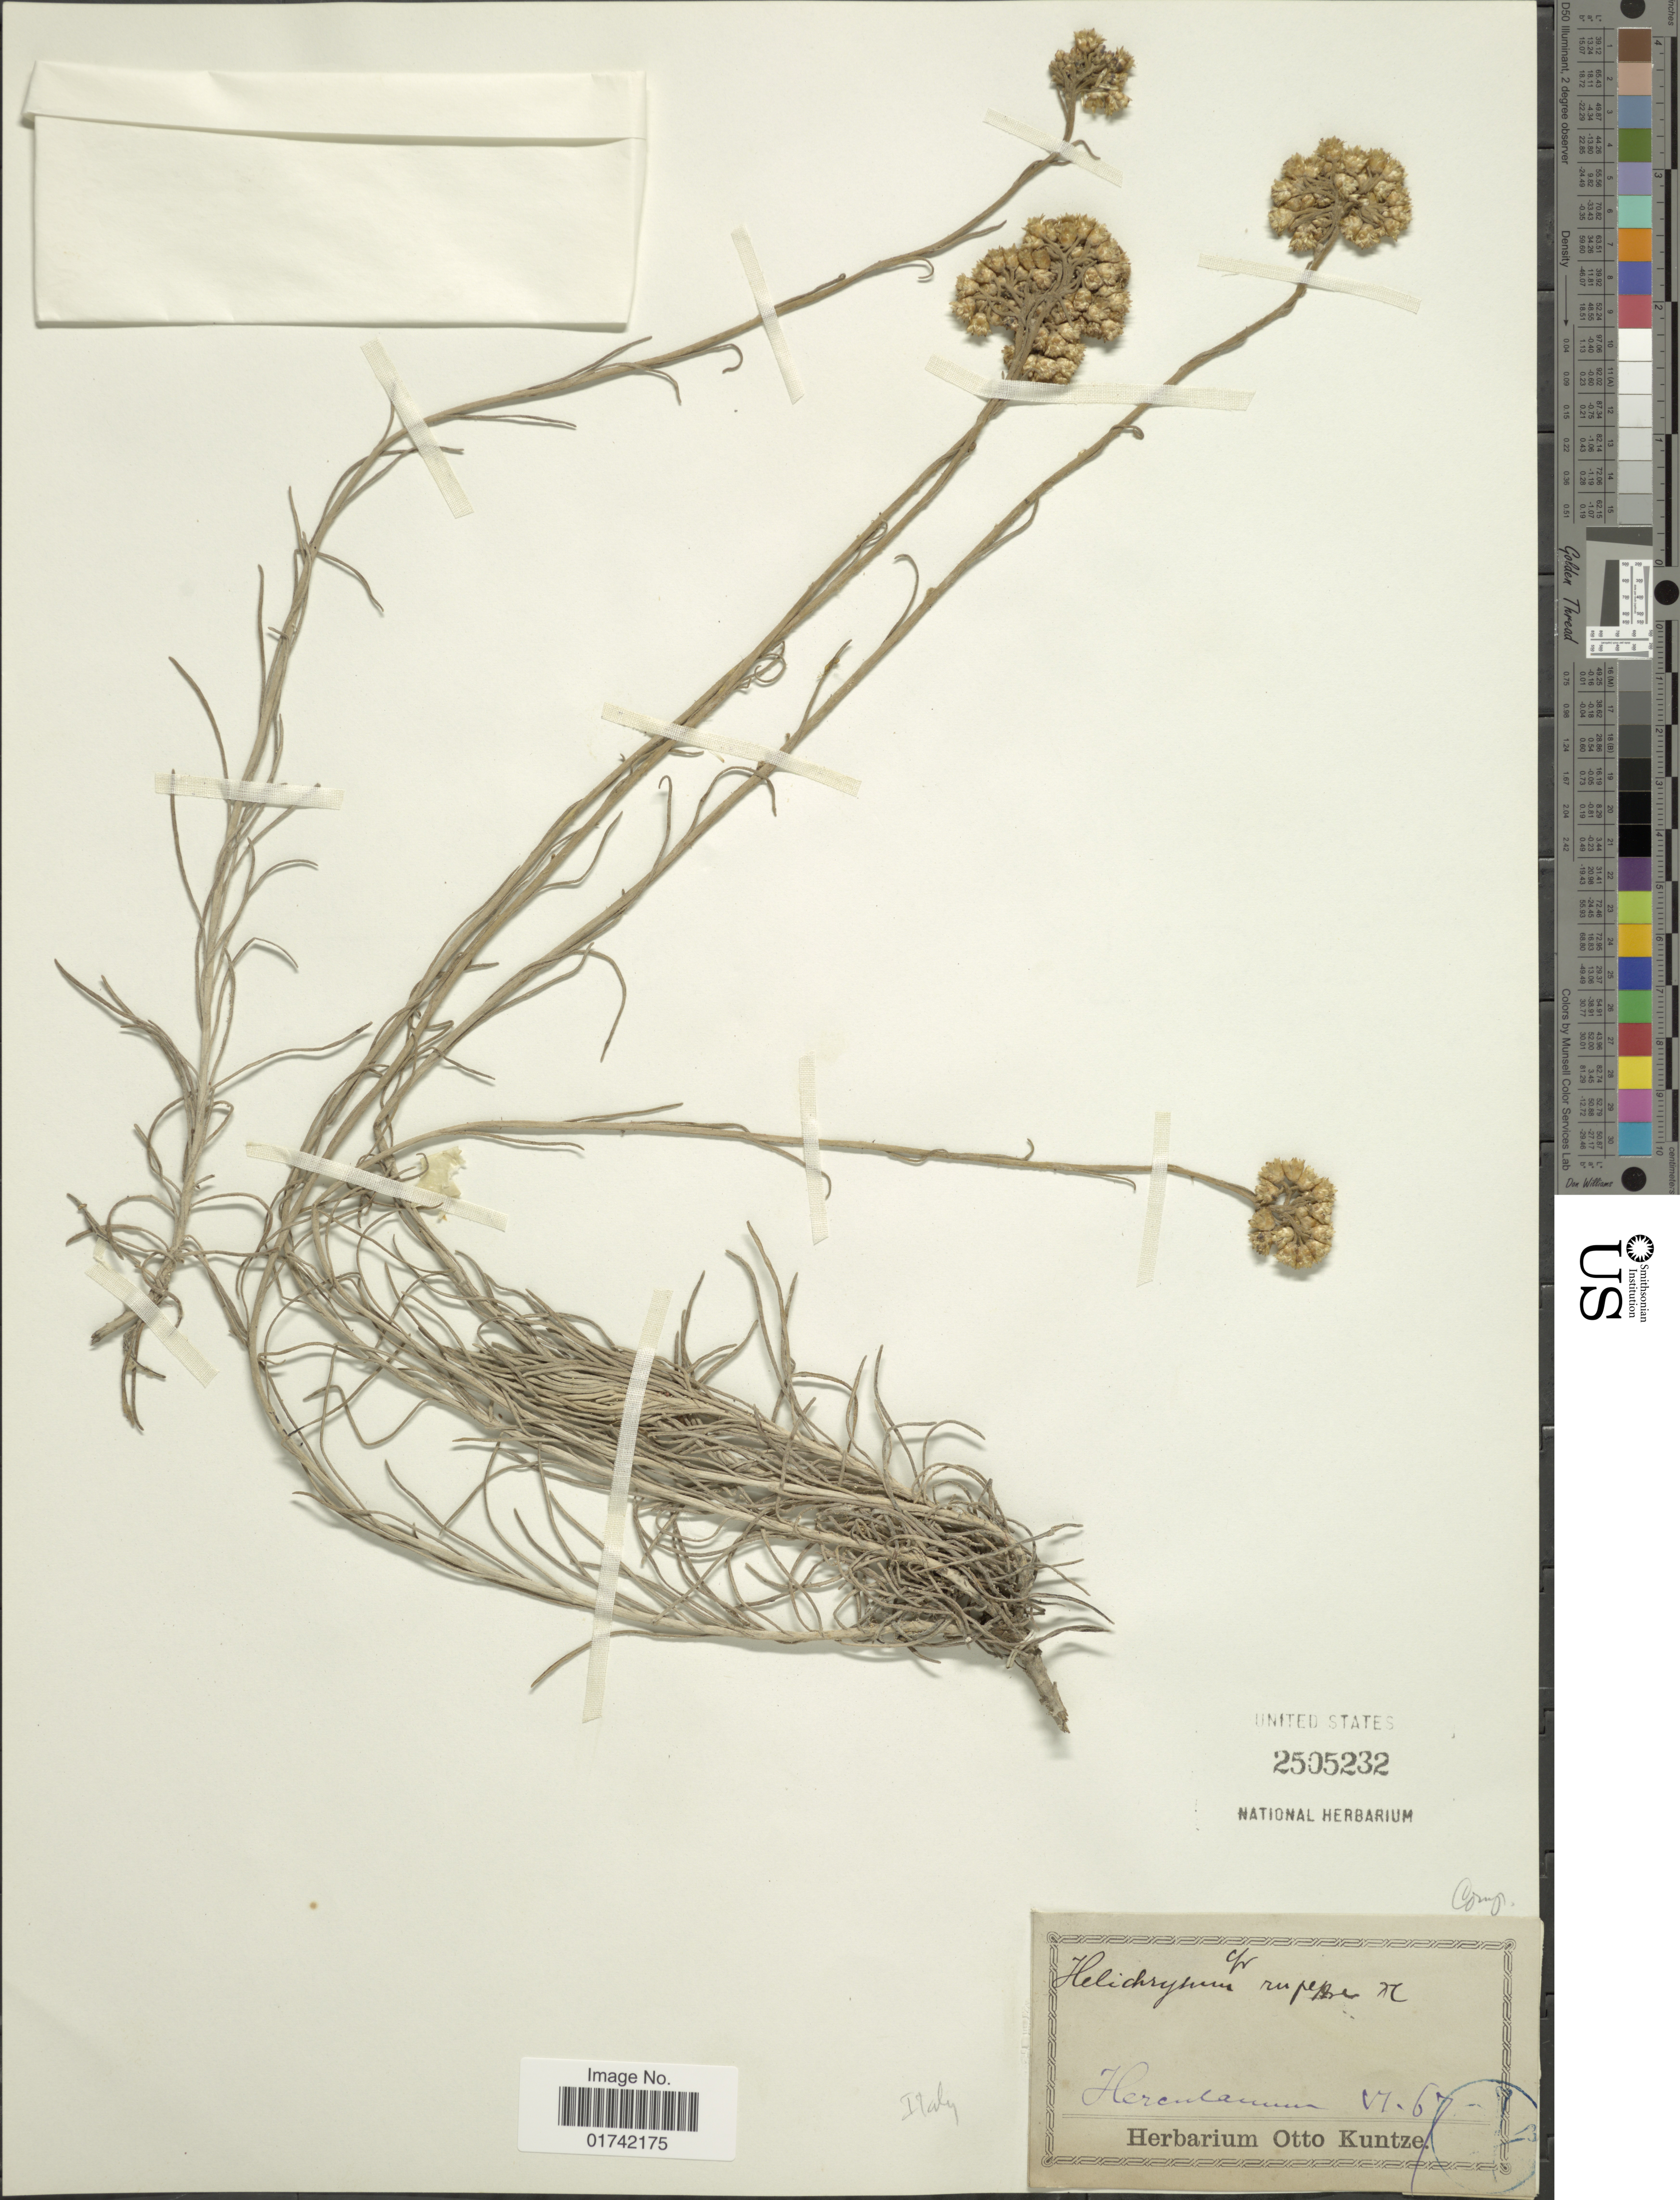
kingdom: Plantae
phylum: Tracheophyta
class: Magnoliopsida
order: Asterales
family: Asteraceae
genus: Helichrysum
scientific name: Helichrysum rupestre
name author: (Raf.) DC.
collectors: ex herb. Otto Kuntze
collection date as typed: Transcribed d/m/y: /6/67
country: Italy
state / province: Campania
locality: Herenlaunum [interpreted]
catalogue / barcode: US 2505232